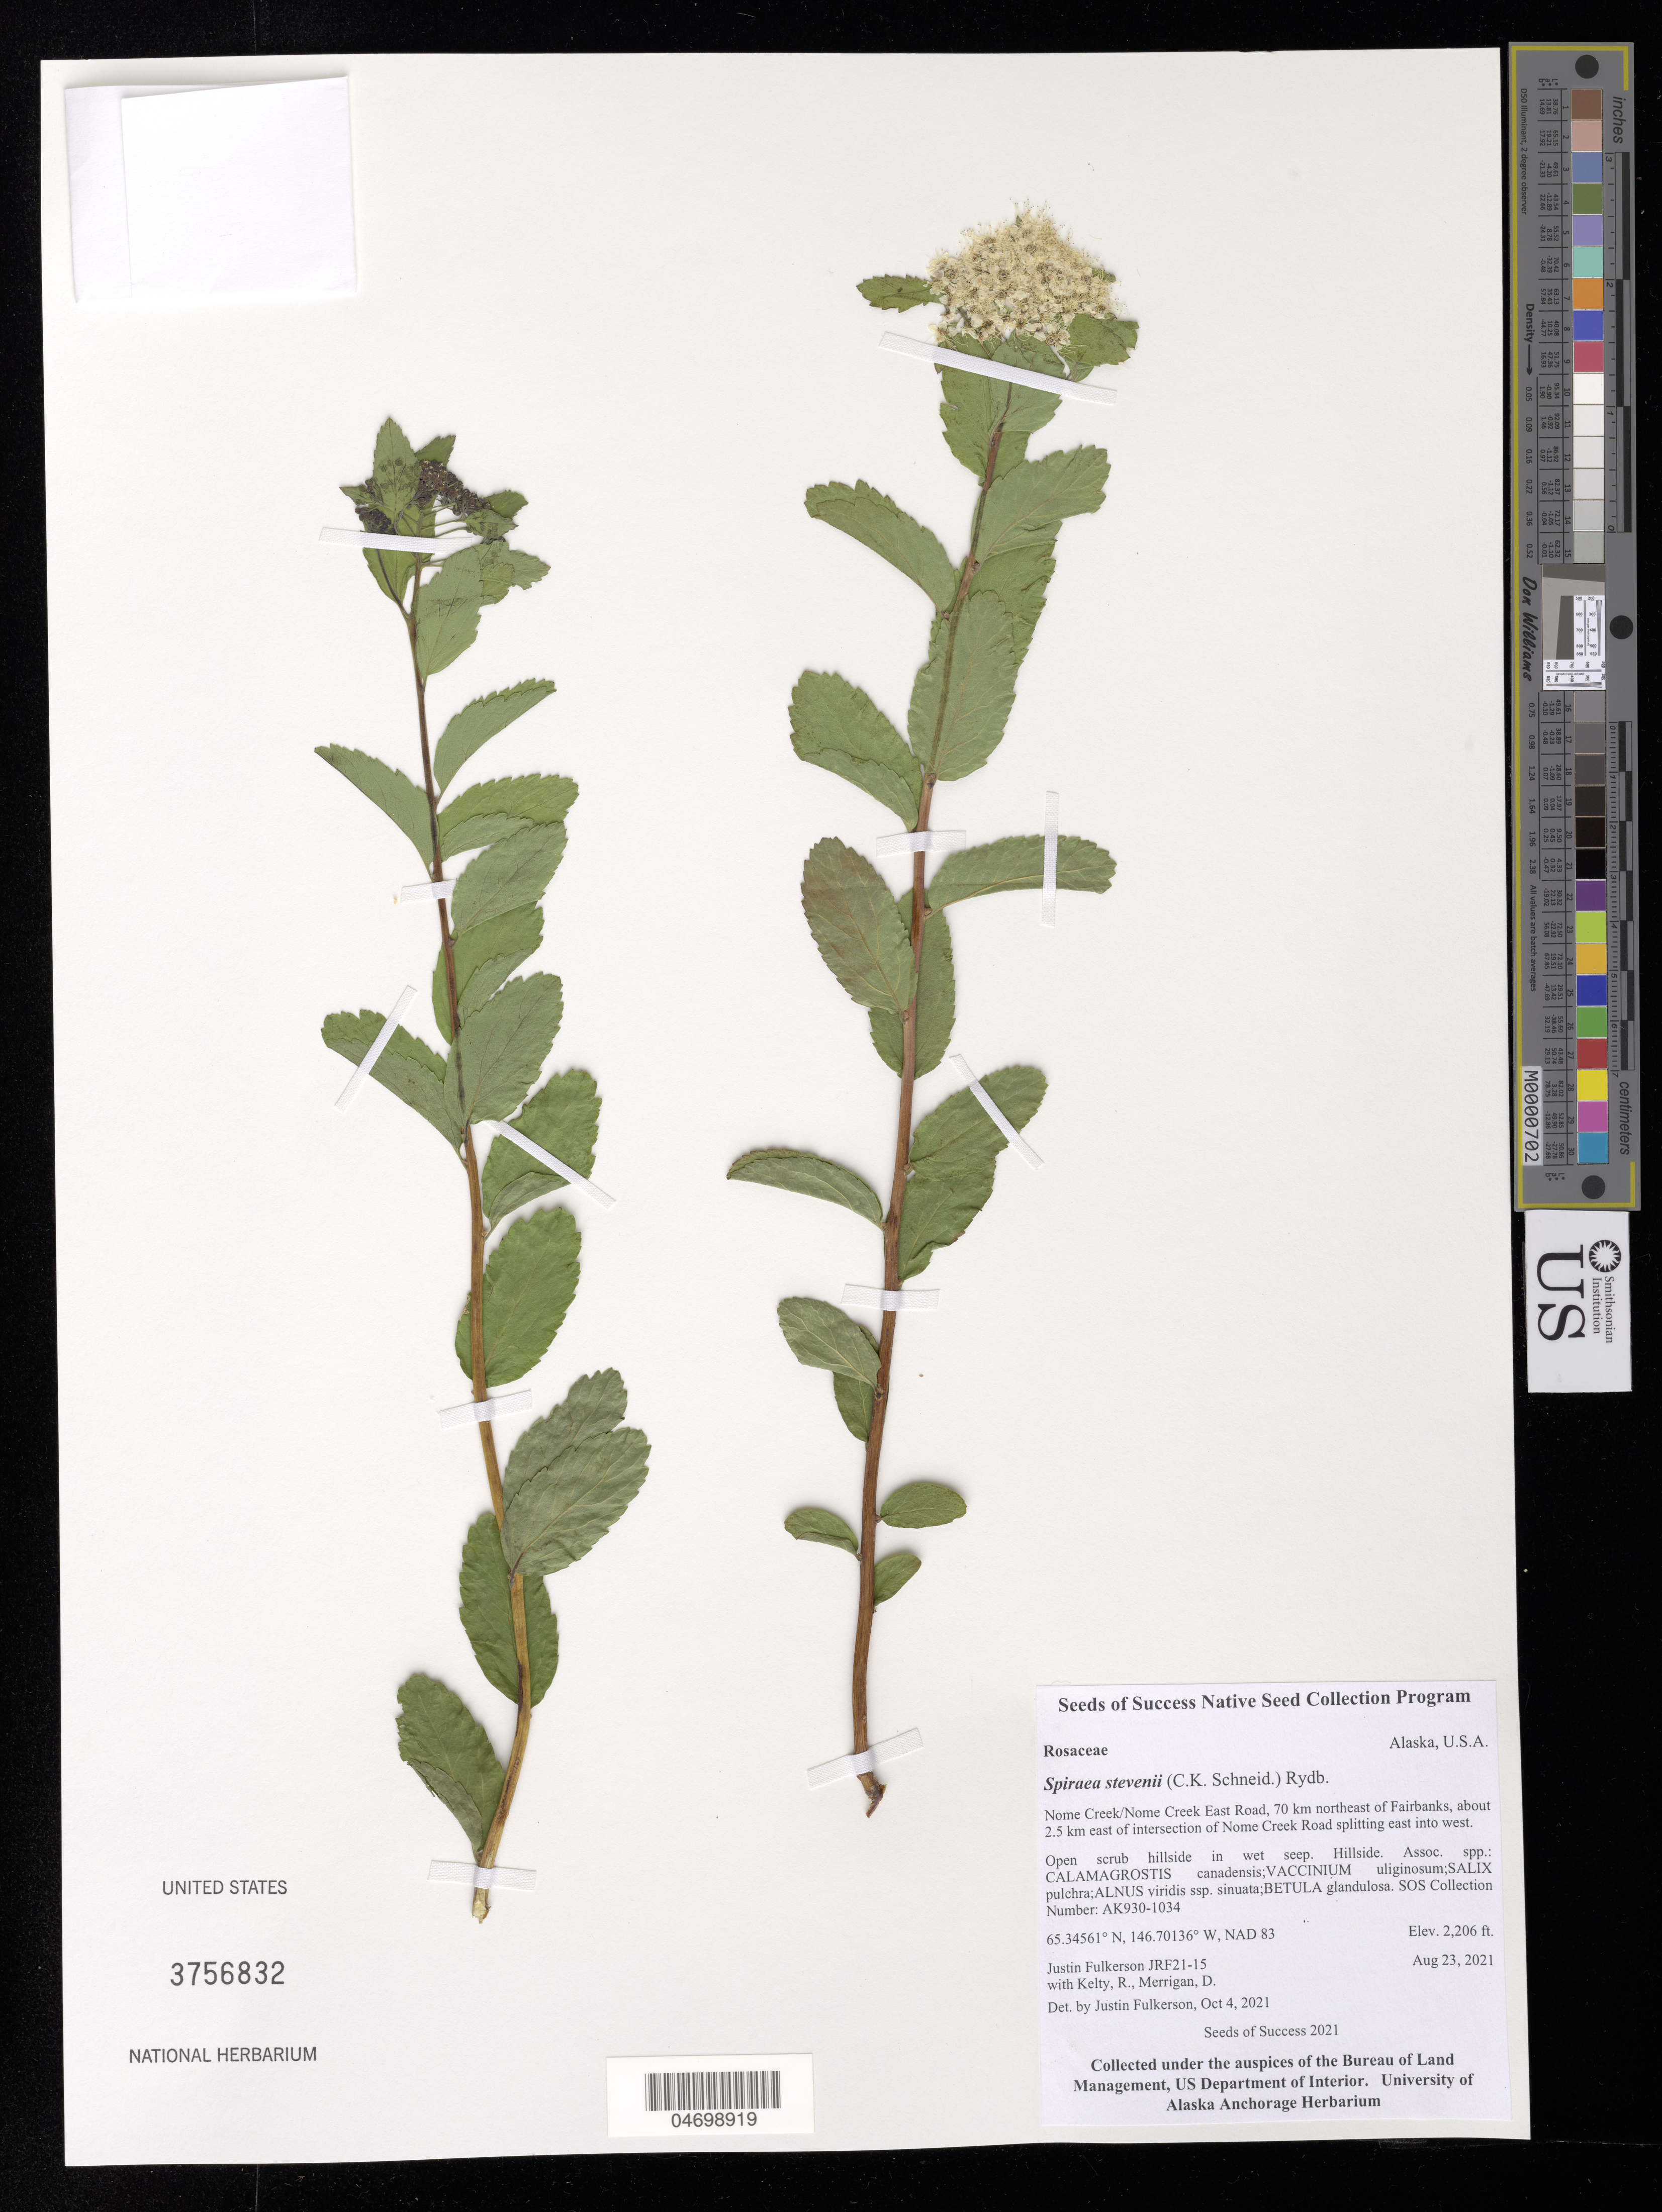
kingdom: Plantae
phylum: Tracheophyta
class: Magnoliopsida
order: Rosales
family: Rosaceae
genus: Spiraea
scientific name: Spiraea stevenii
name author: (C.K. Schneid.) Rydb.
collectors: J. Fulkerson, R. Kelty & D. Merrigan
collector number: AK930-1034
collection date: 2021-08-23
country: United States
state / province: Alaska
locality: Nome Creek/Nome Creek East Road, 70 km NE of Fairbanks, 2.5 km E of intersection of Nome Creen Road splitting east into west.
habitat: Open scrub hillside in wet seep. Hillside. With Salix pilchra, Alnus viridis, Betula glandulosa, etc.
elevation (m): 672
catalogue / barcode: US 3756832